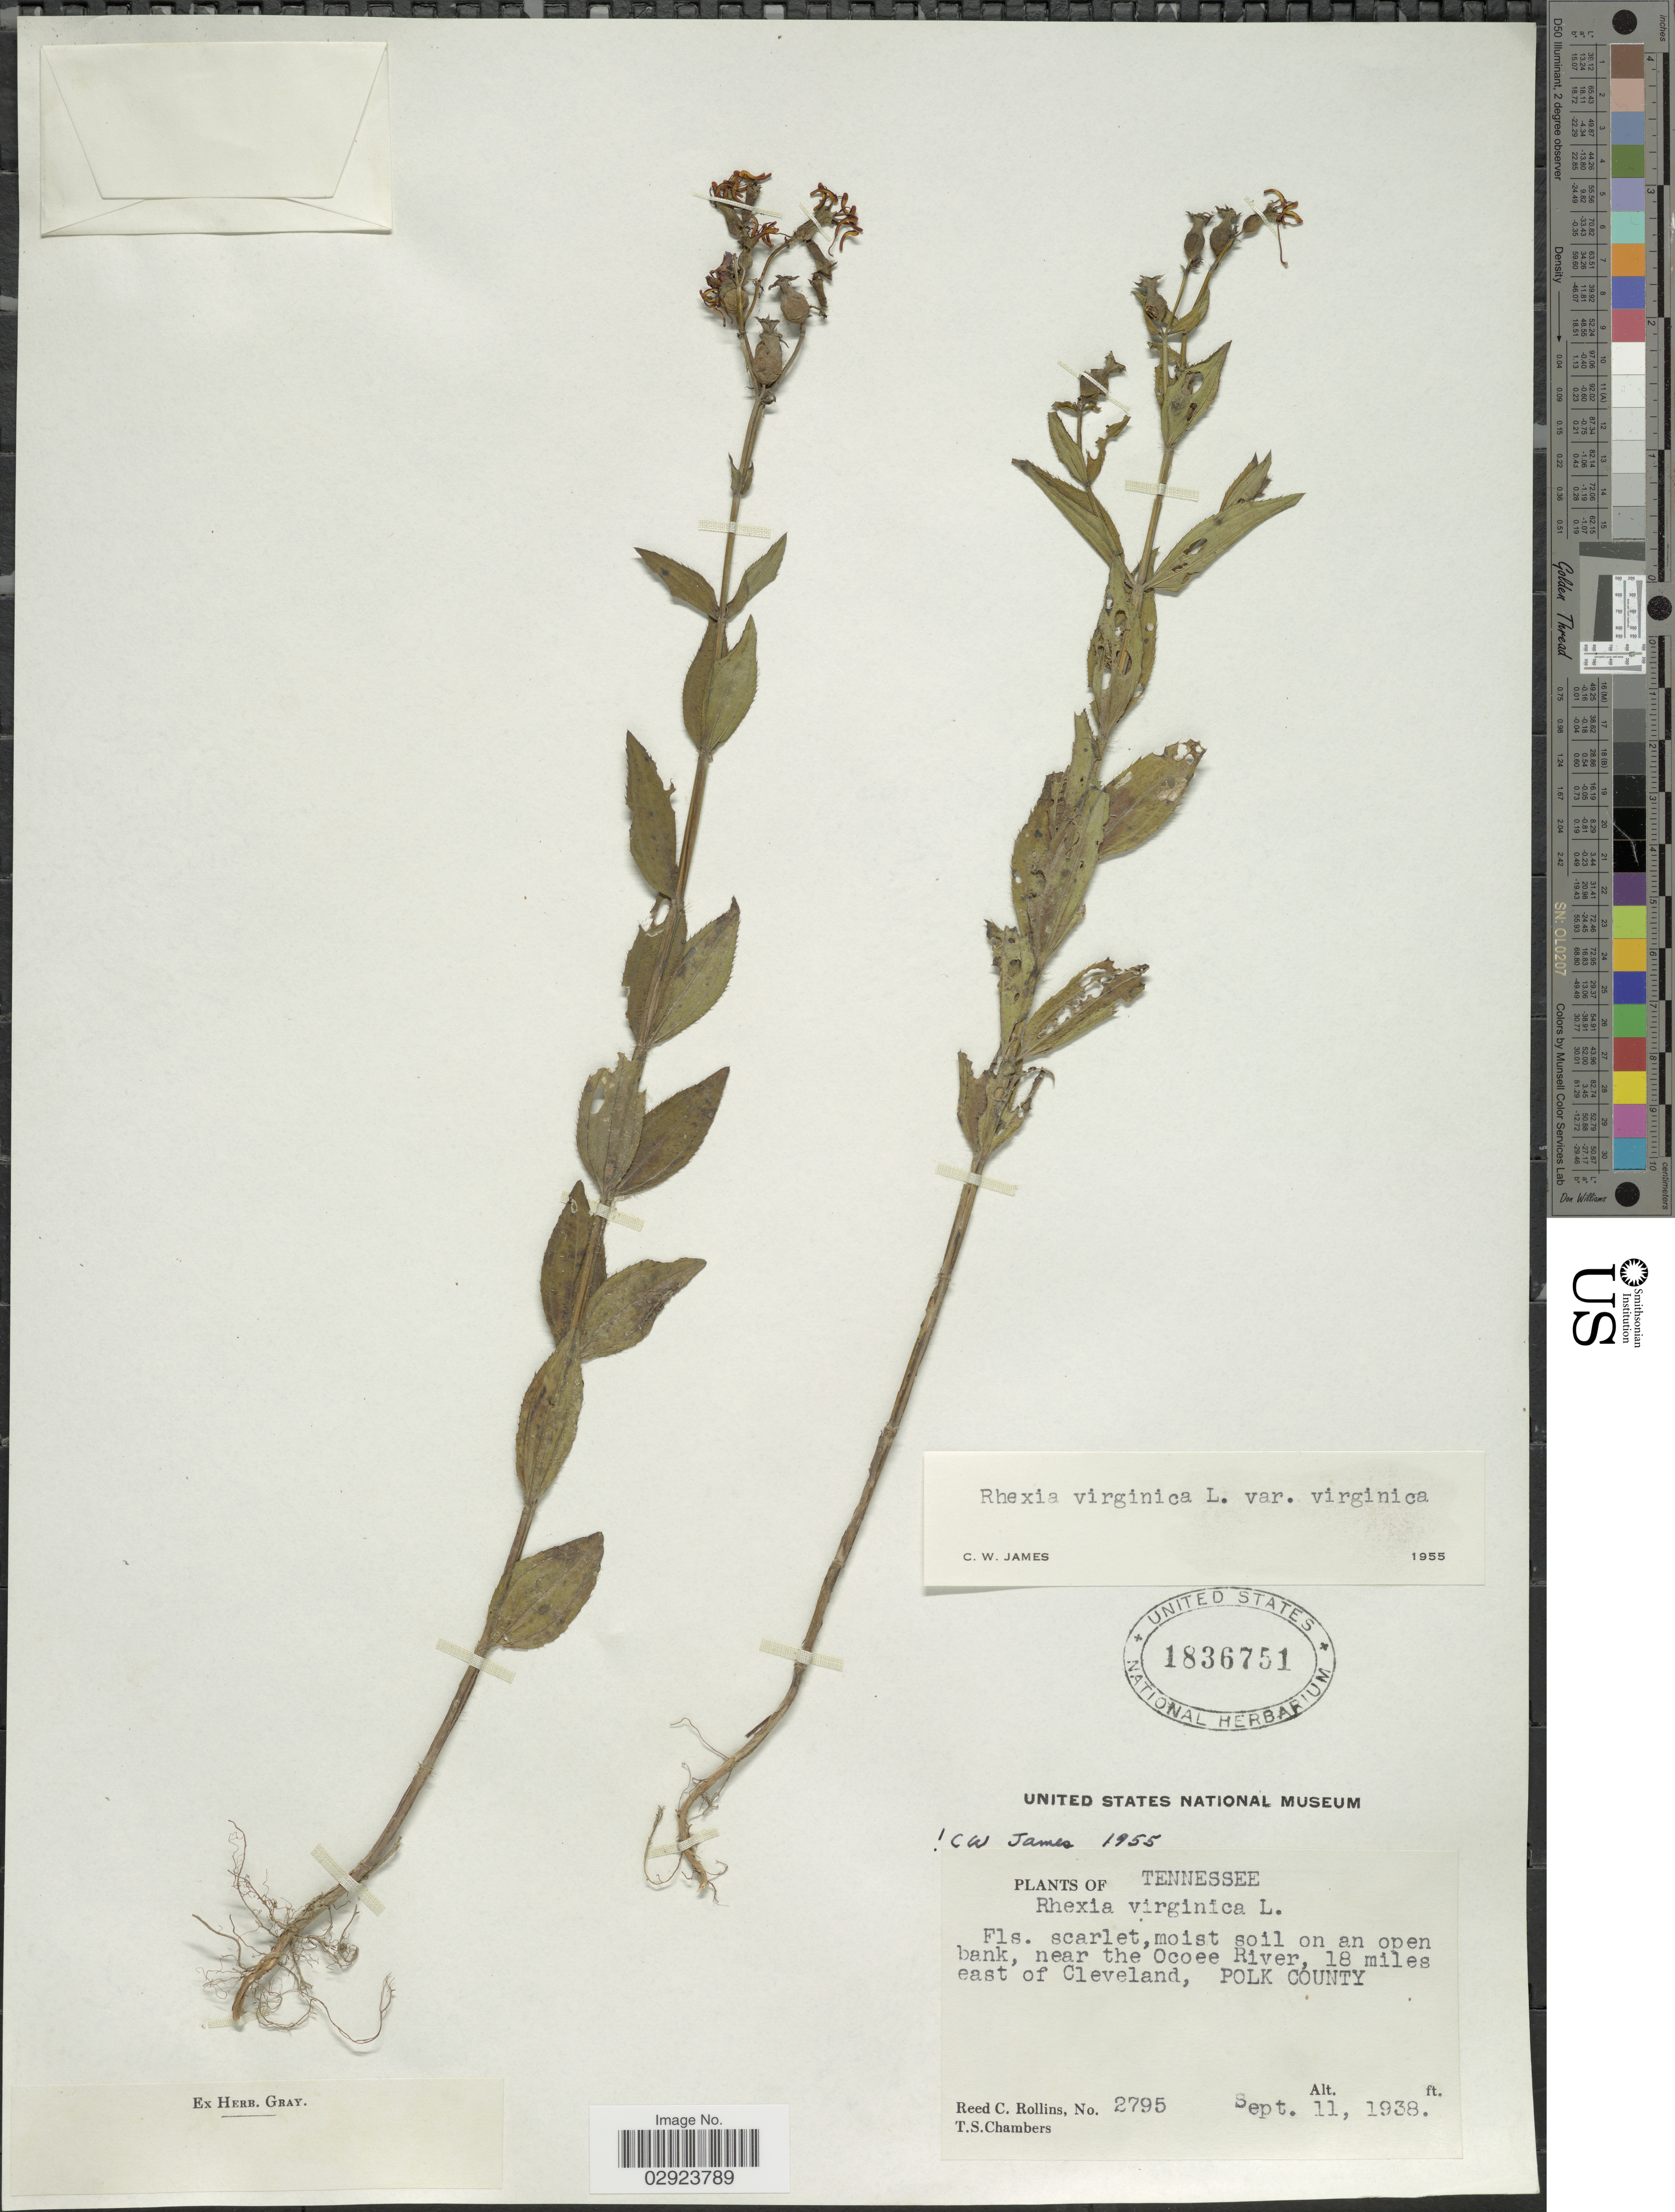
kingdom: Plantae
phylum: Tracheophyta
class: Magnoliopsida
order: Myrtales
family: Melastomataceae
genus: Rhexia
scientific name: Rhexia virginica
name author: L.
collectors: R. C. Rollins & T. Chambers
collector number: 2795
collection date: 1938-09-11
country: United States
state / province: Tennessee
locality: Near the Ocoee River, 18 miles east of Cleveland, Polk County.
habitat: moist soil on an open bank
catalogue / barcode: US 1836751